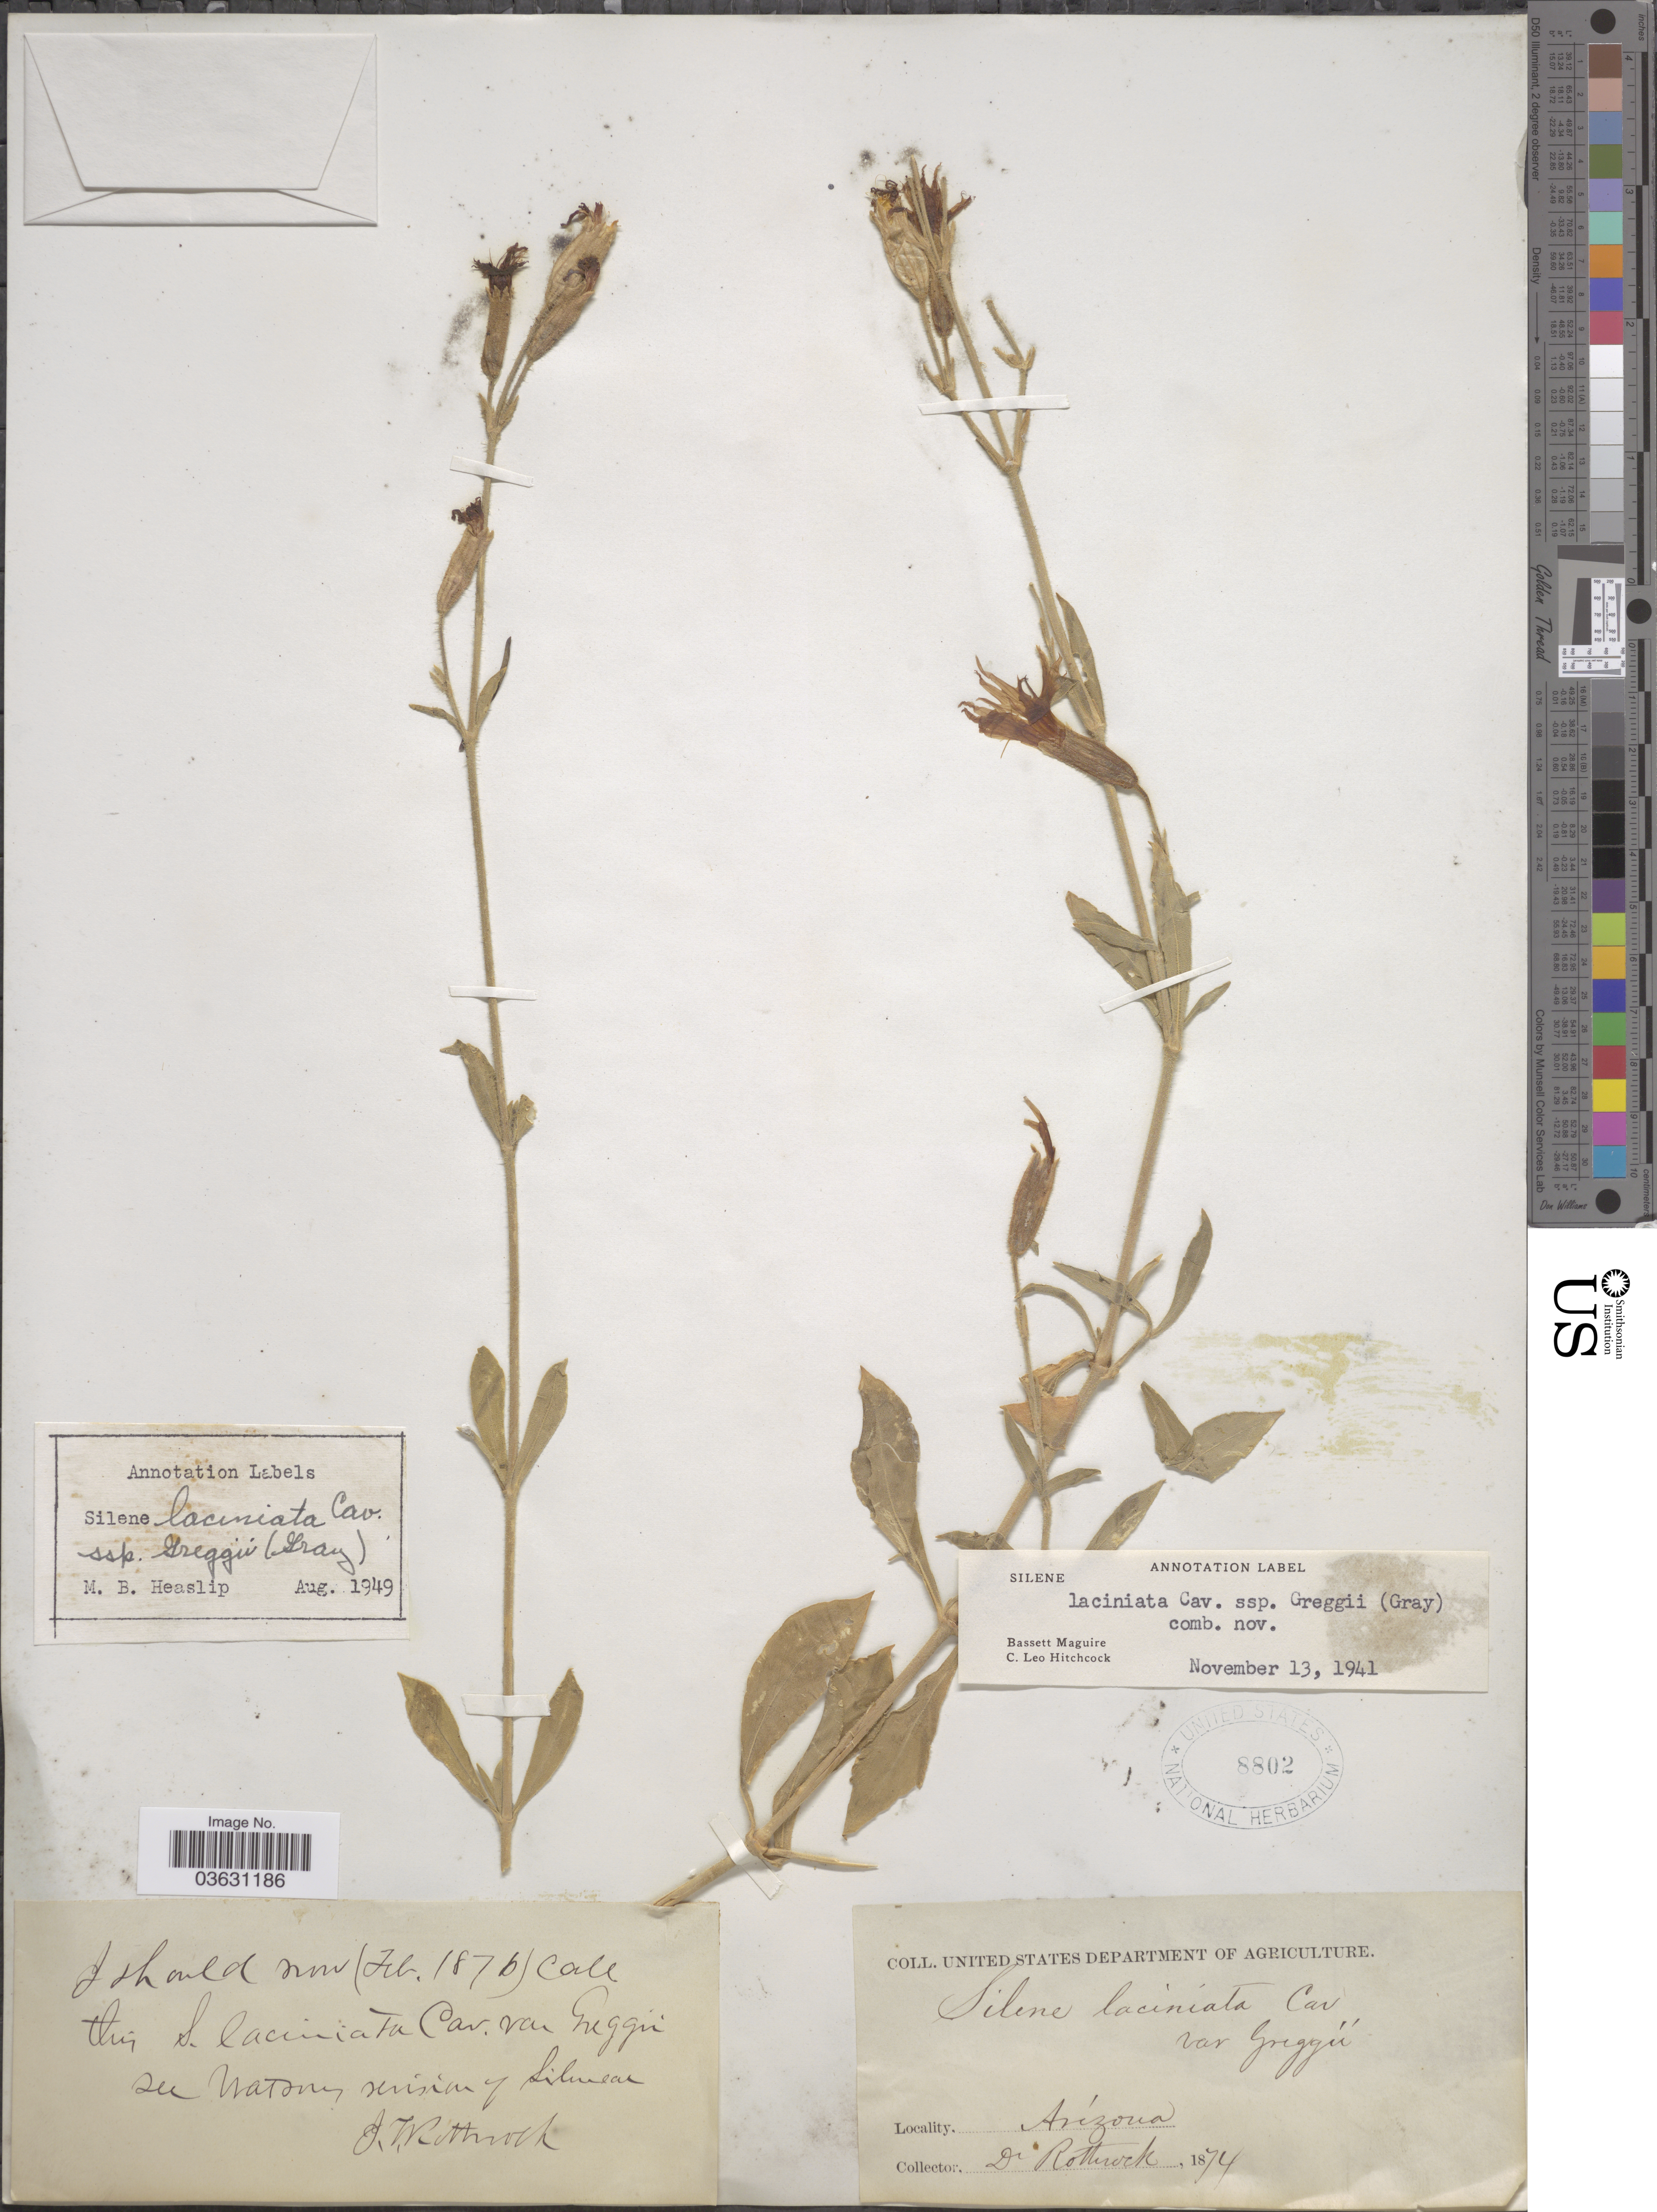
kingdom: Plantae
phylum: Tracheophyta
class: Magnoliopsida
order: Caryophyllales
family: Caryophyllaceae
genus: Silene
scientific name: Silene laciniata subsp. greggii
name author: (A. Gray) C.L. Hitchc. & Maguire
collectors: Rothrock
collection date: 1874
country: United States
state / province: Arizona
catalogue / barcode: US 8802